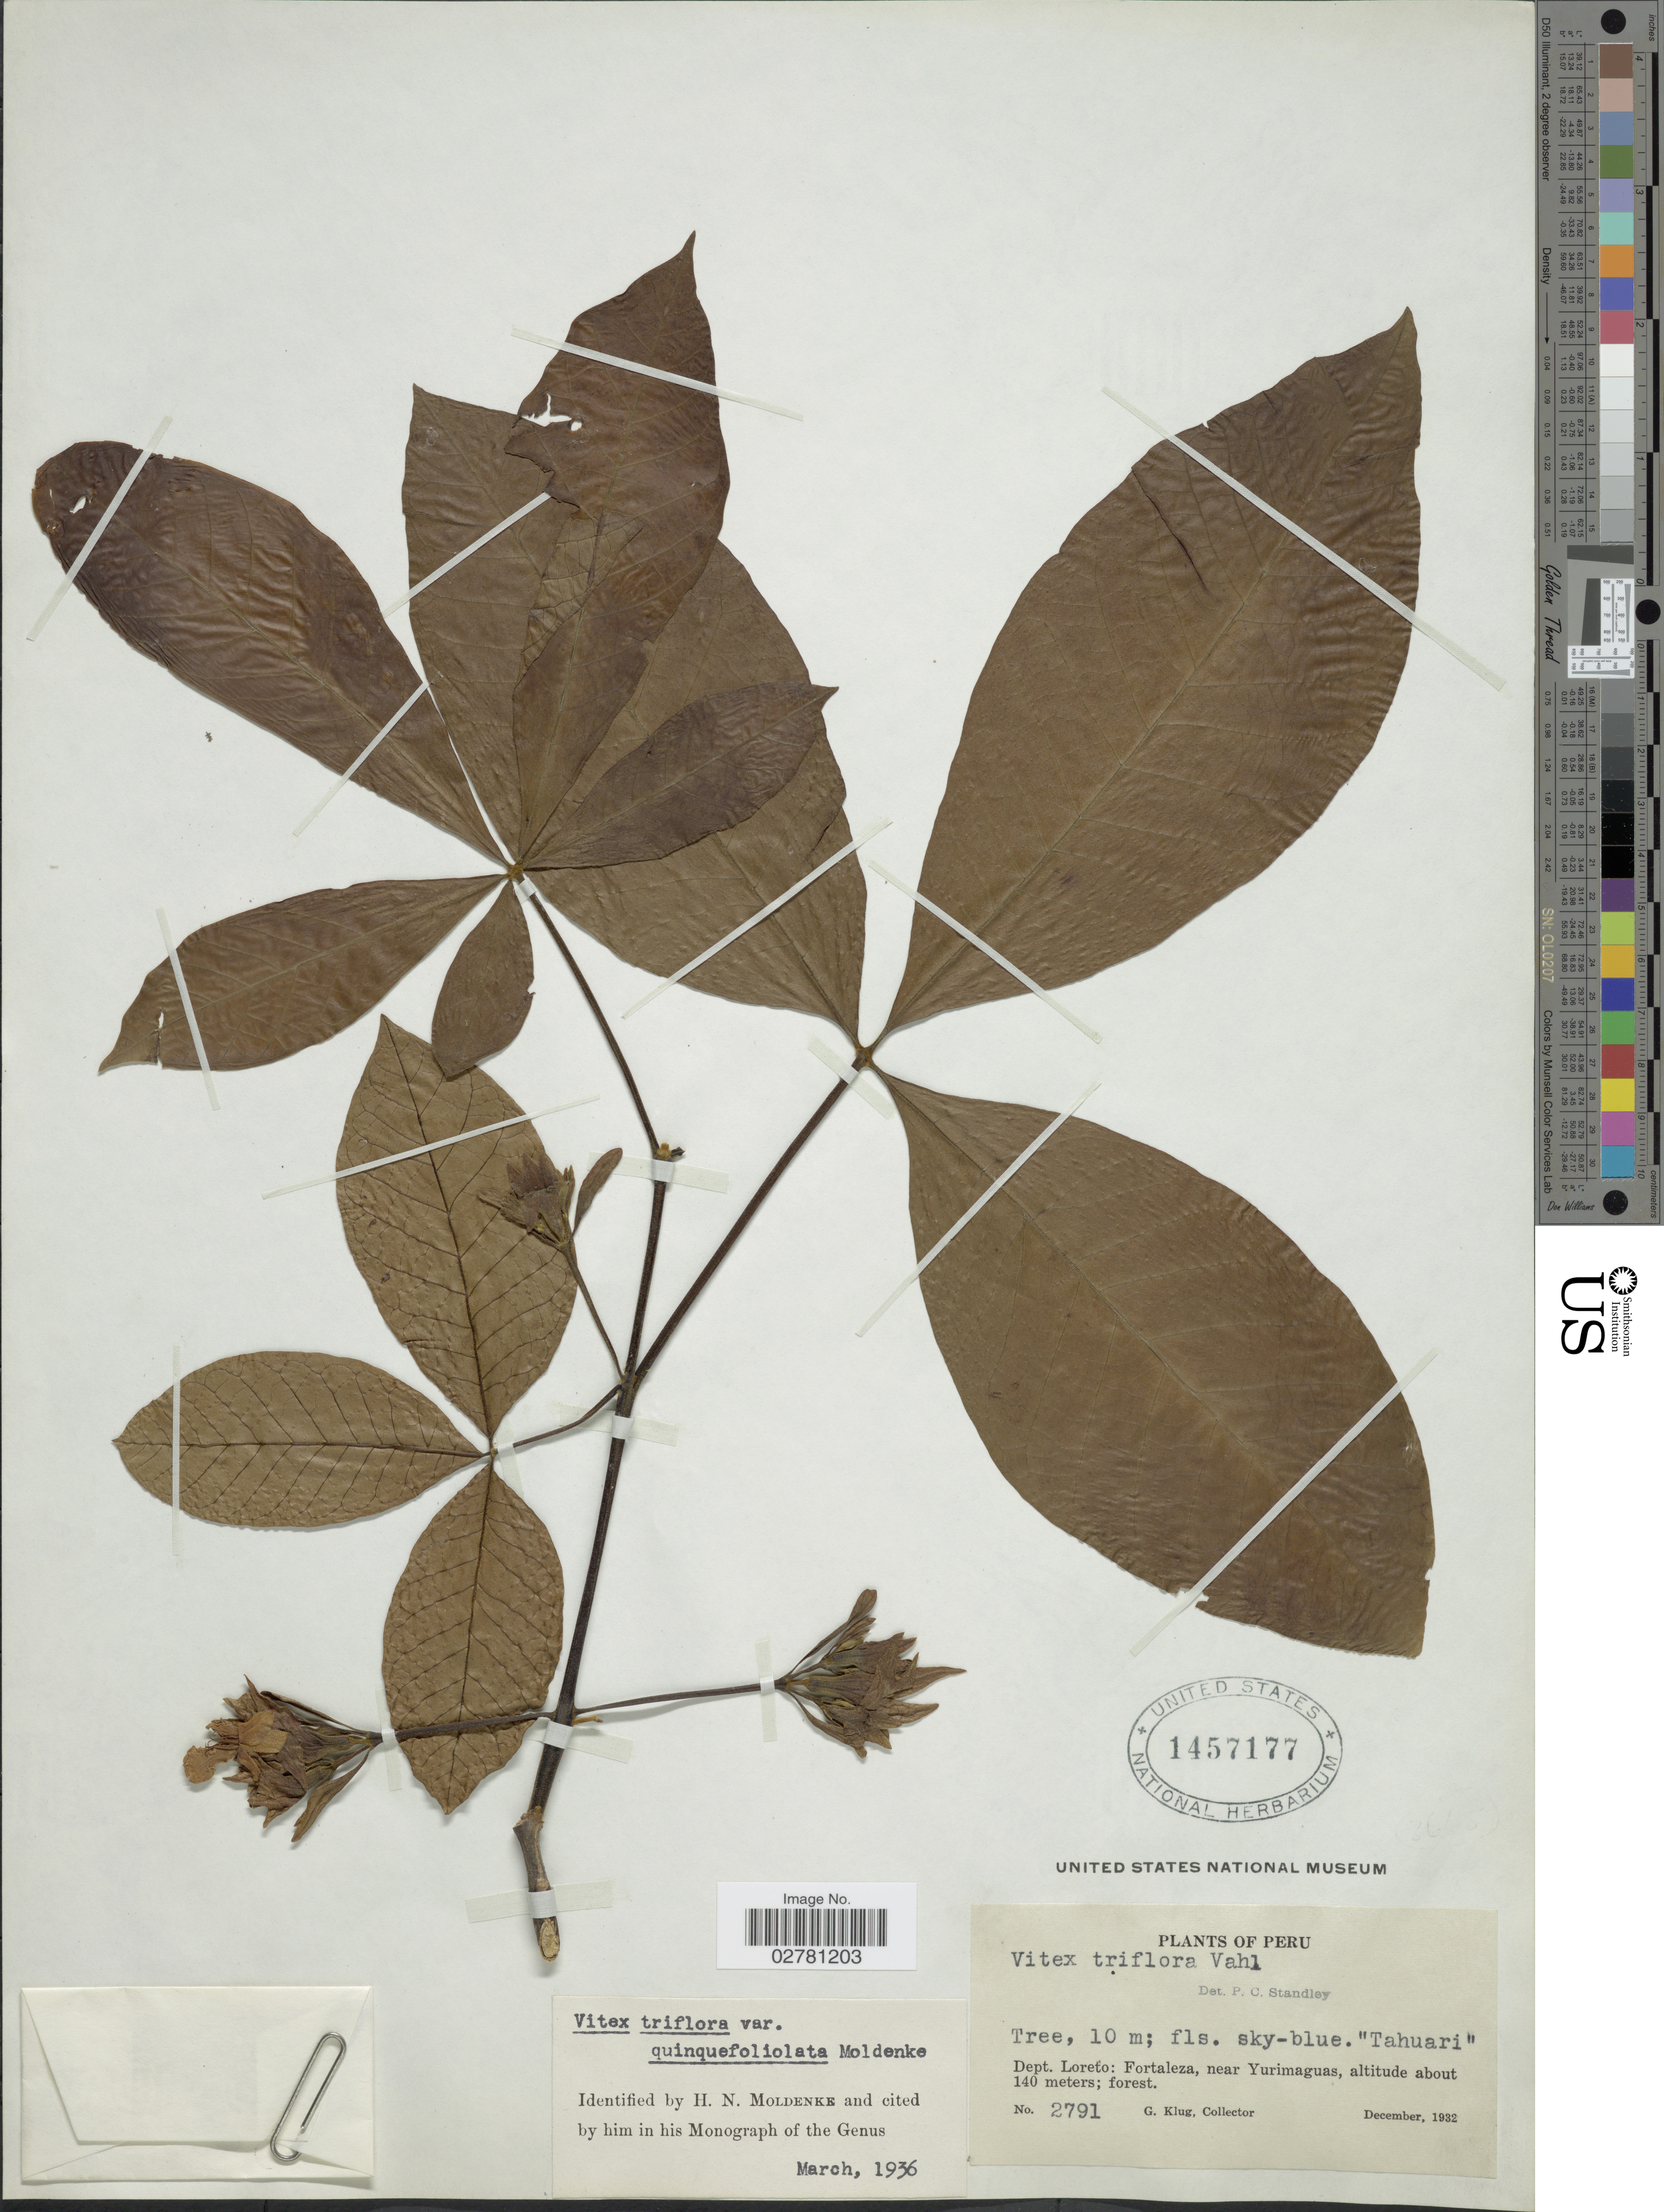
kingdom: Plantae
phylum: Tracheophyta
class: Magnoliopsida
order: Lamiales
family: Lamiaceae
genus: Vitex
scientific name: Vitex triflora var. quinquefoliolata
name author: Moldenke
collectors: G. Klug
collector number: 2791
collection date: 1932-12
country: Peru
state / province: Loreto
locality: Dept. Loreto: Fortaleza, near Yurimaguas.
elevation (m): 140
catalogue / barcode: US 1457177